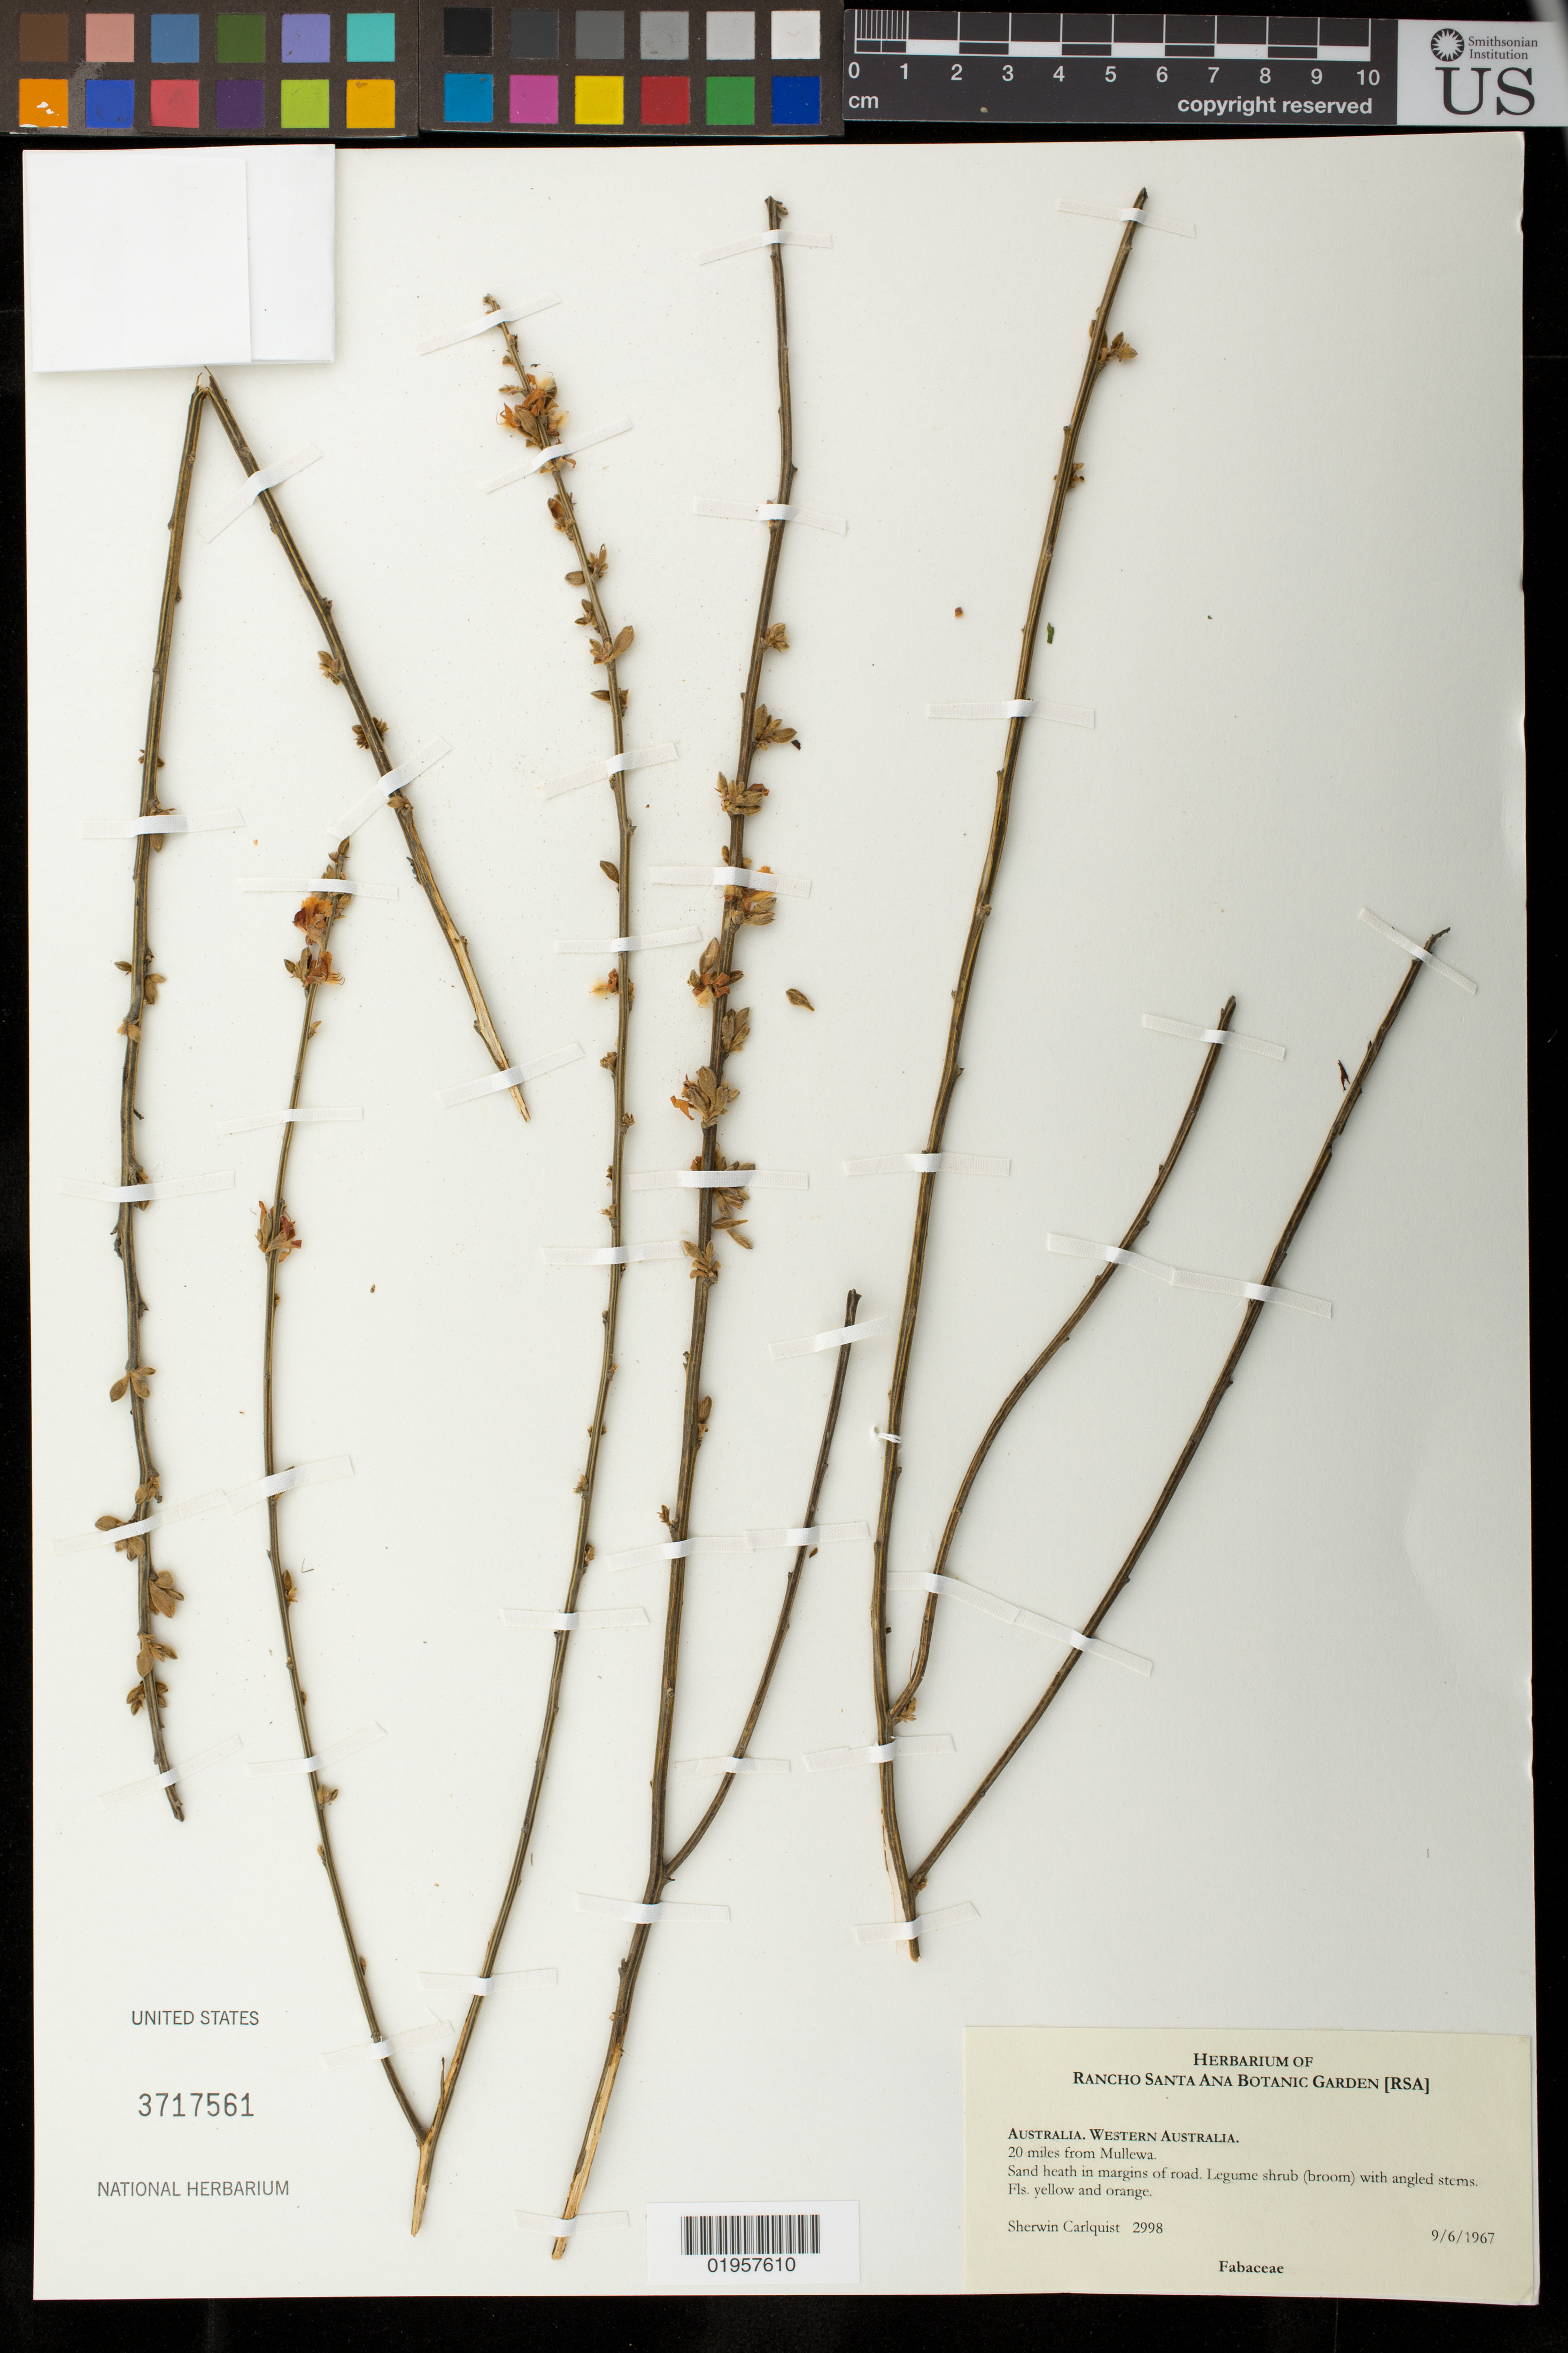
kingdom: Plantae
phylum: Tracheophyta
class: Magnoliopsida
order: Fabales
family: Fabaceae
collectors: S. Carlquist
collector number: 2998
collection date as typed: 9/6/1967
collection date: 1967-09-06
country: Australia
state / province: Western Australia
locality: Mullewa. 20 miles from Mullewa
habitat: Sand heath in margins of road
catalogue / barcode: US 3717561